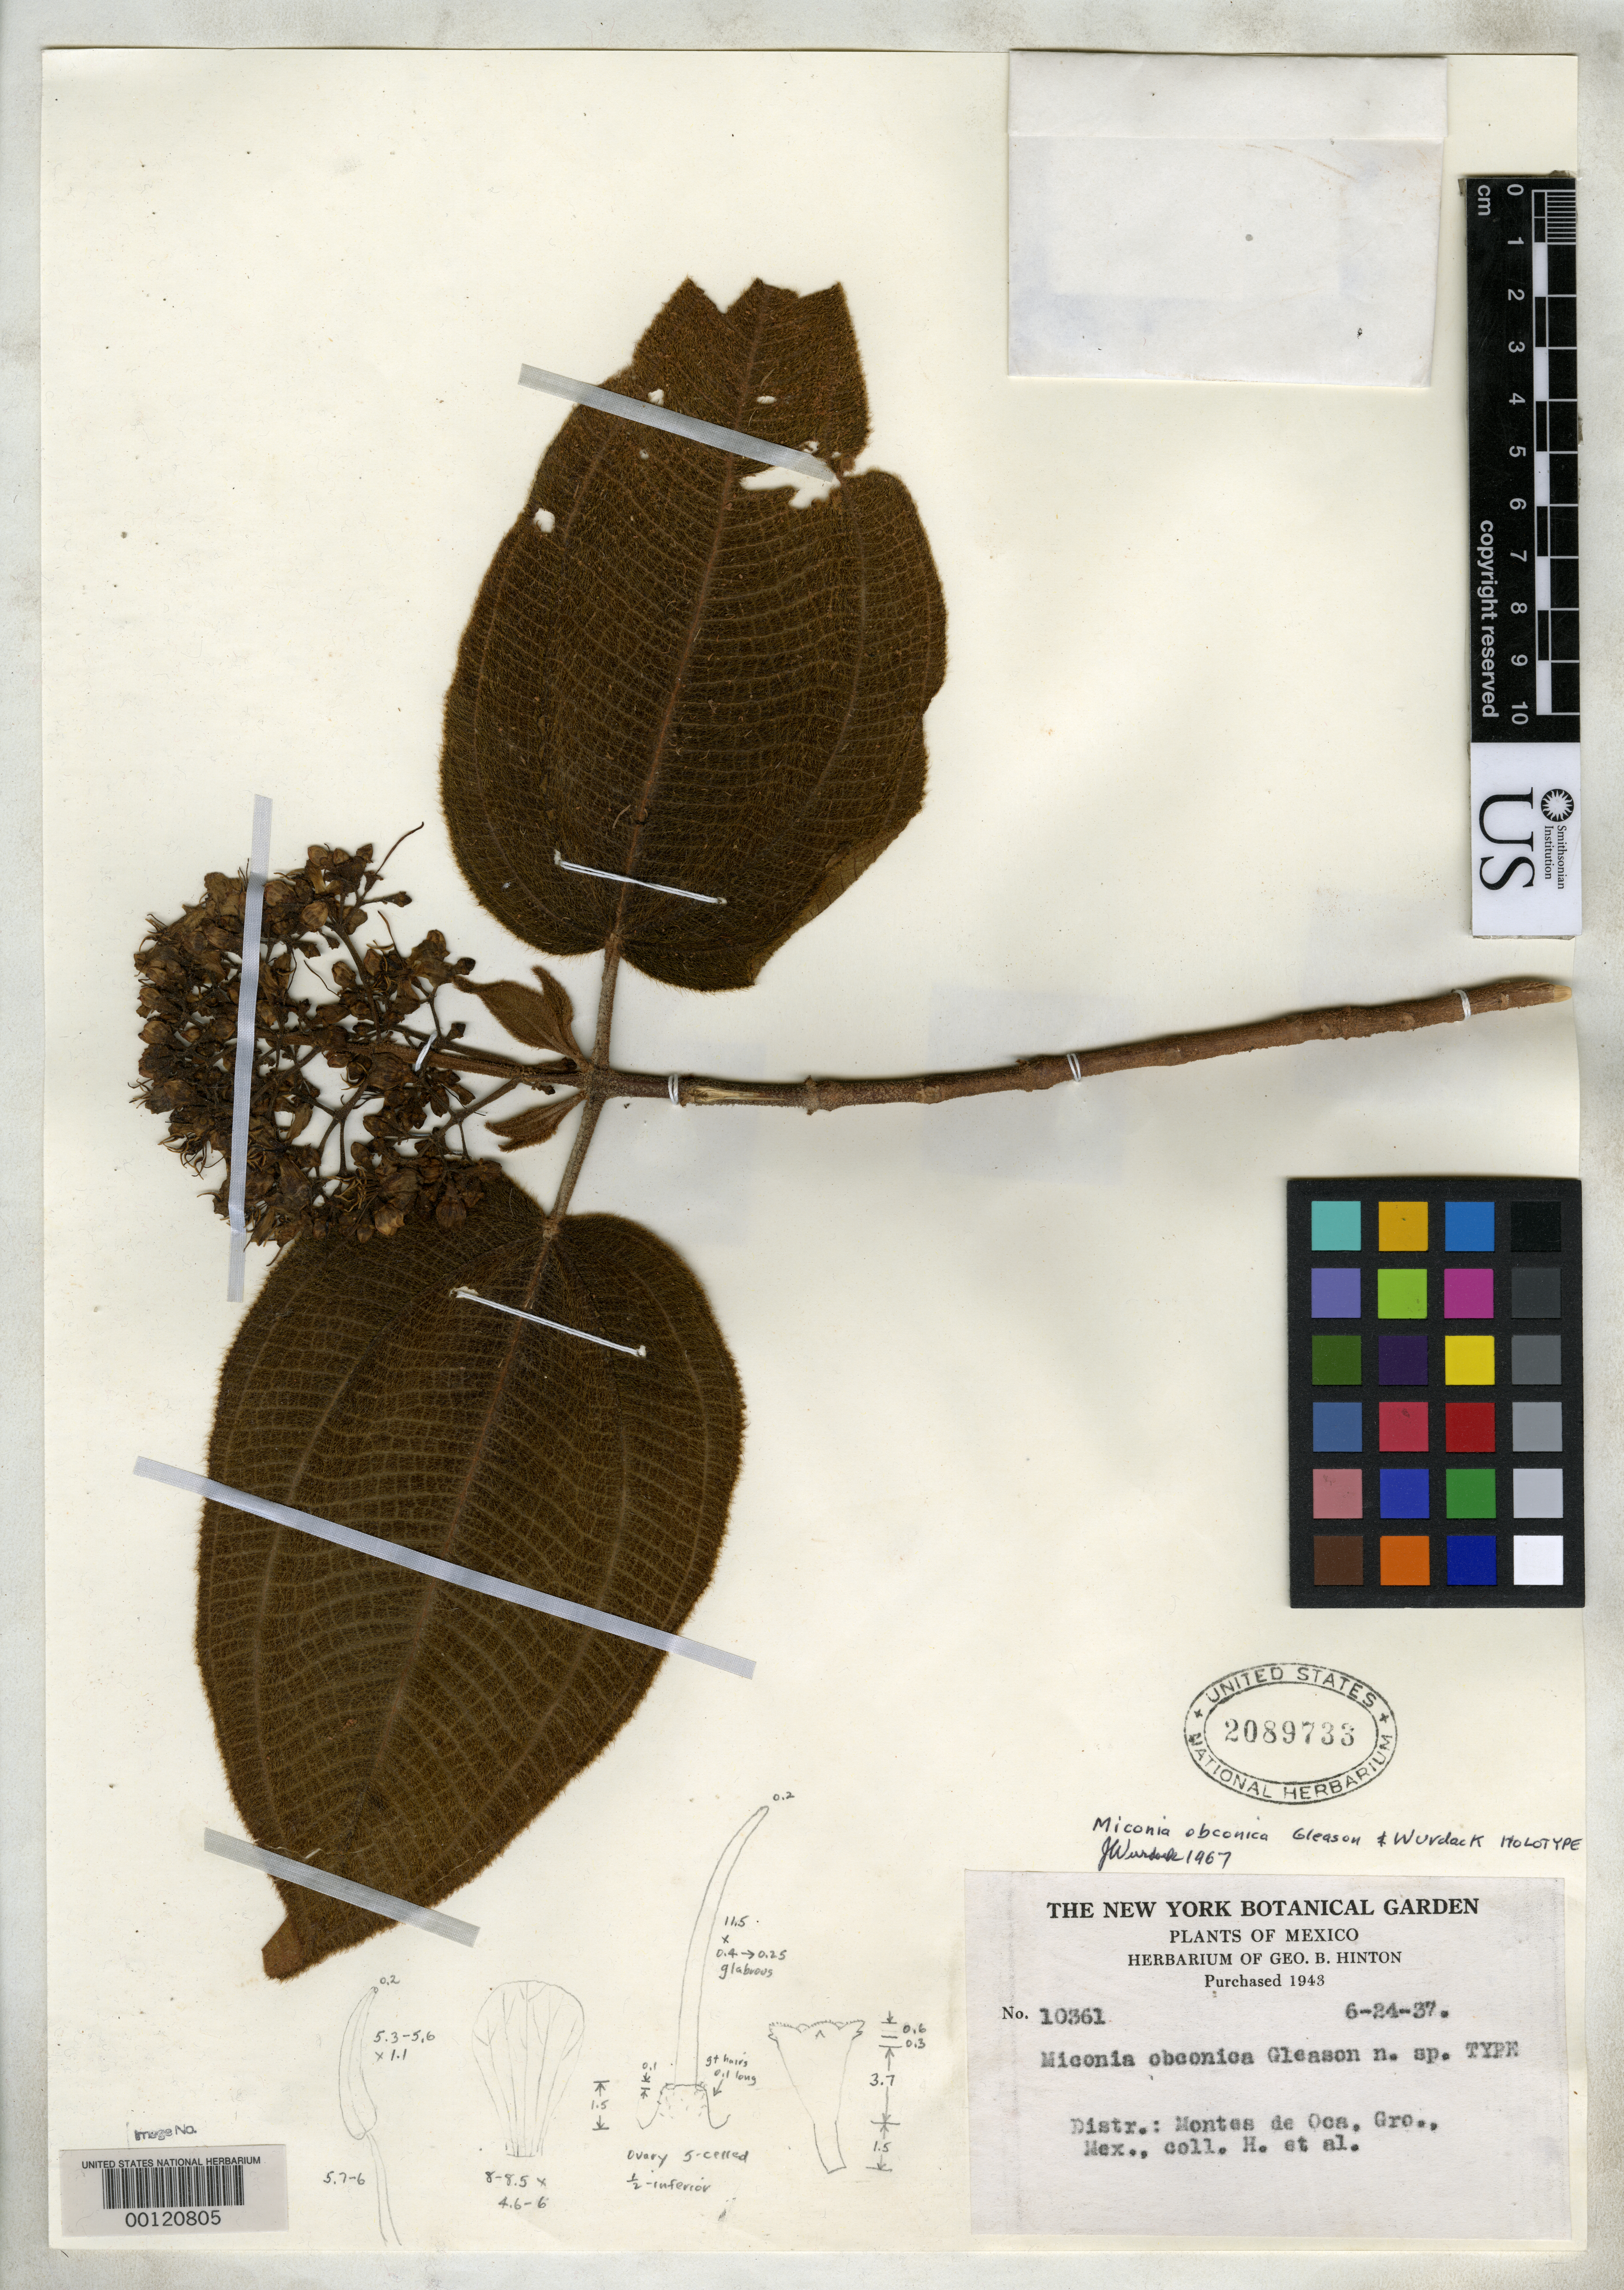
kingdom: Plantae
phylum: Tracheophyta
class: Magnoliopsida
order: Myrtales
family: Melastomataceae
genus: Miconia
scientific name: Miconia obconica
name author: Gleason & Wurdack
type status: Holotype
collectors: G. B. Hinton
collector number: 10361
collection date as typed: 24 Jun 1937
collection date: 1937-06-24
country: Mexico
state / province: Guerrero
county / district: Montes de Oca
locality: Vallecitos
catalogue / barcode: US 2089733